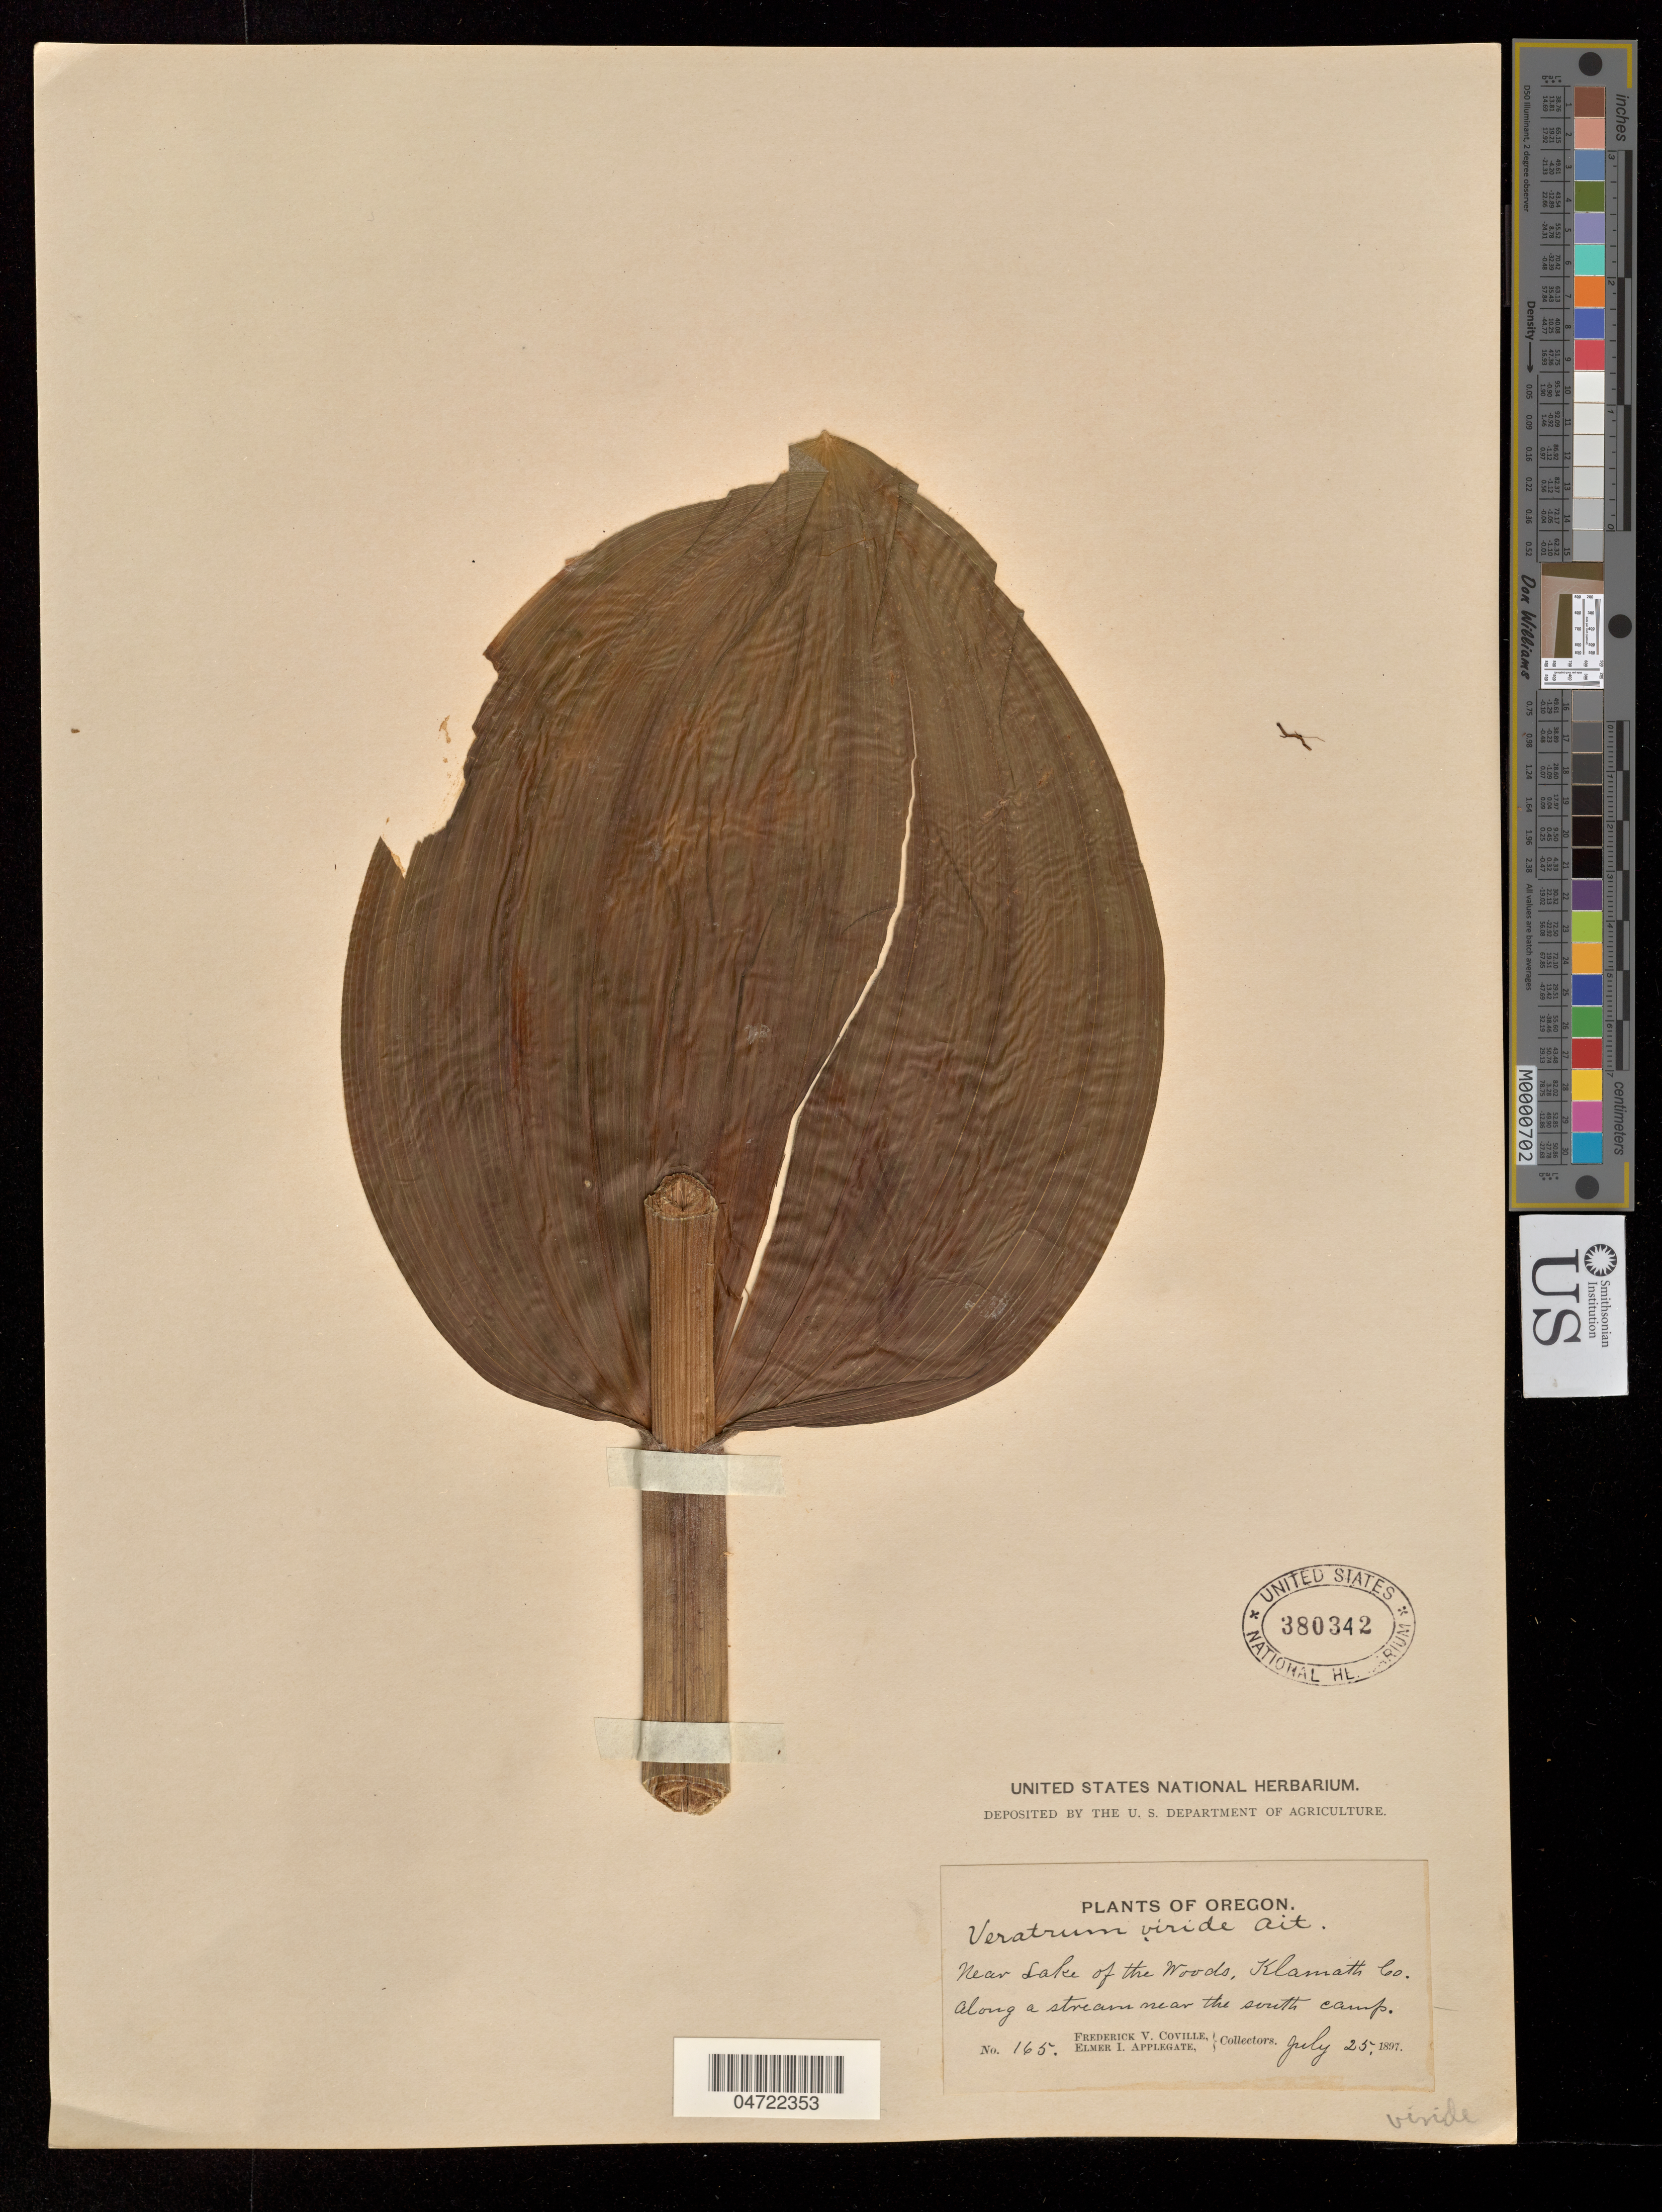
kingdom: Plantae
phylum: Tracheophyta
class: Liliopsida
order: Liliales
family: Melanthiaceae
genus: Veratrum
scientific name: Veratrum viride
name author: Aiton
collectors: F. V. Coville & E. I. Applegate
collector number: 165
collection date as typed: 25 Jul 1897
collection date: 1897-07-25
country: United States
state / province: Oregon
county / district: Klamath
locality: Lake of the Woods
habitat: Near lake, along a stream near the S camp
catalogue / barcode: US 380342